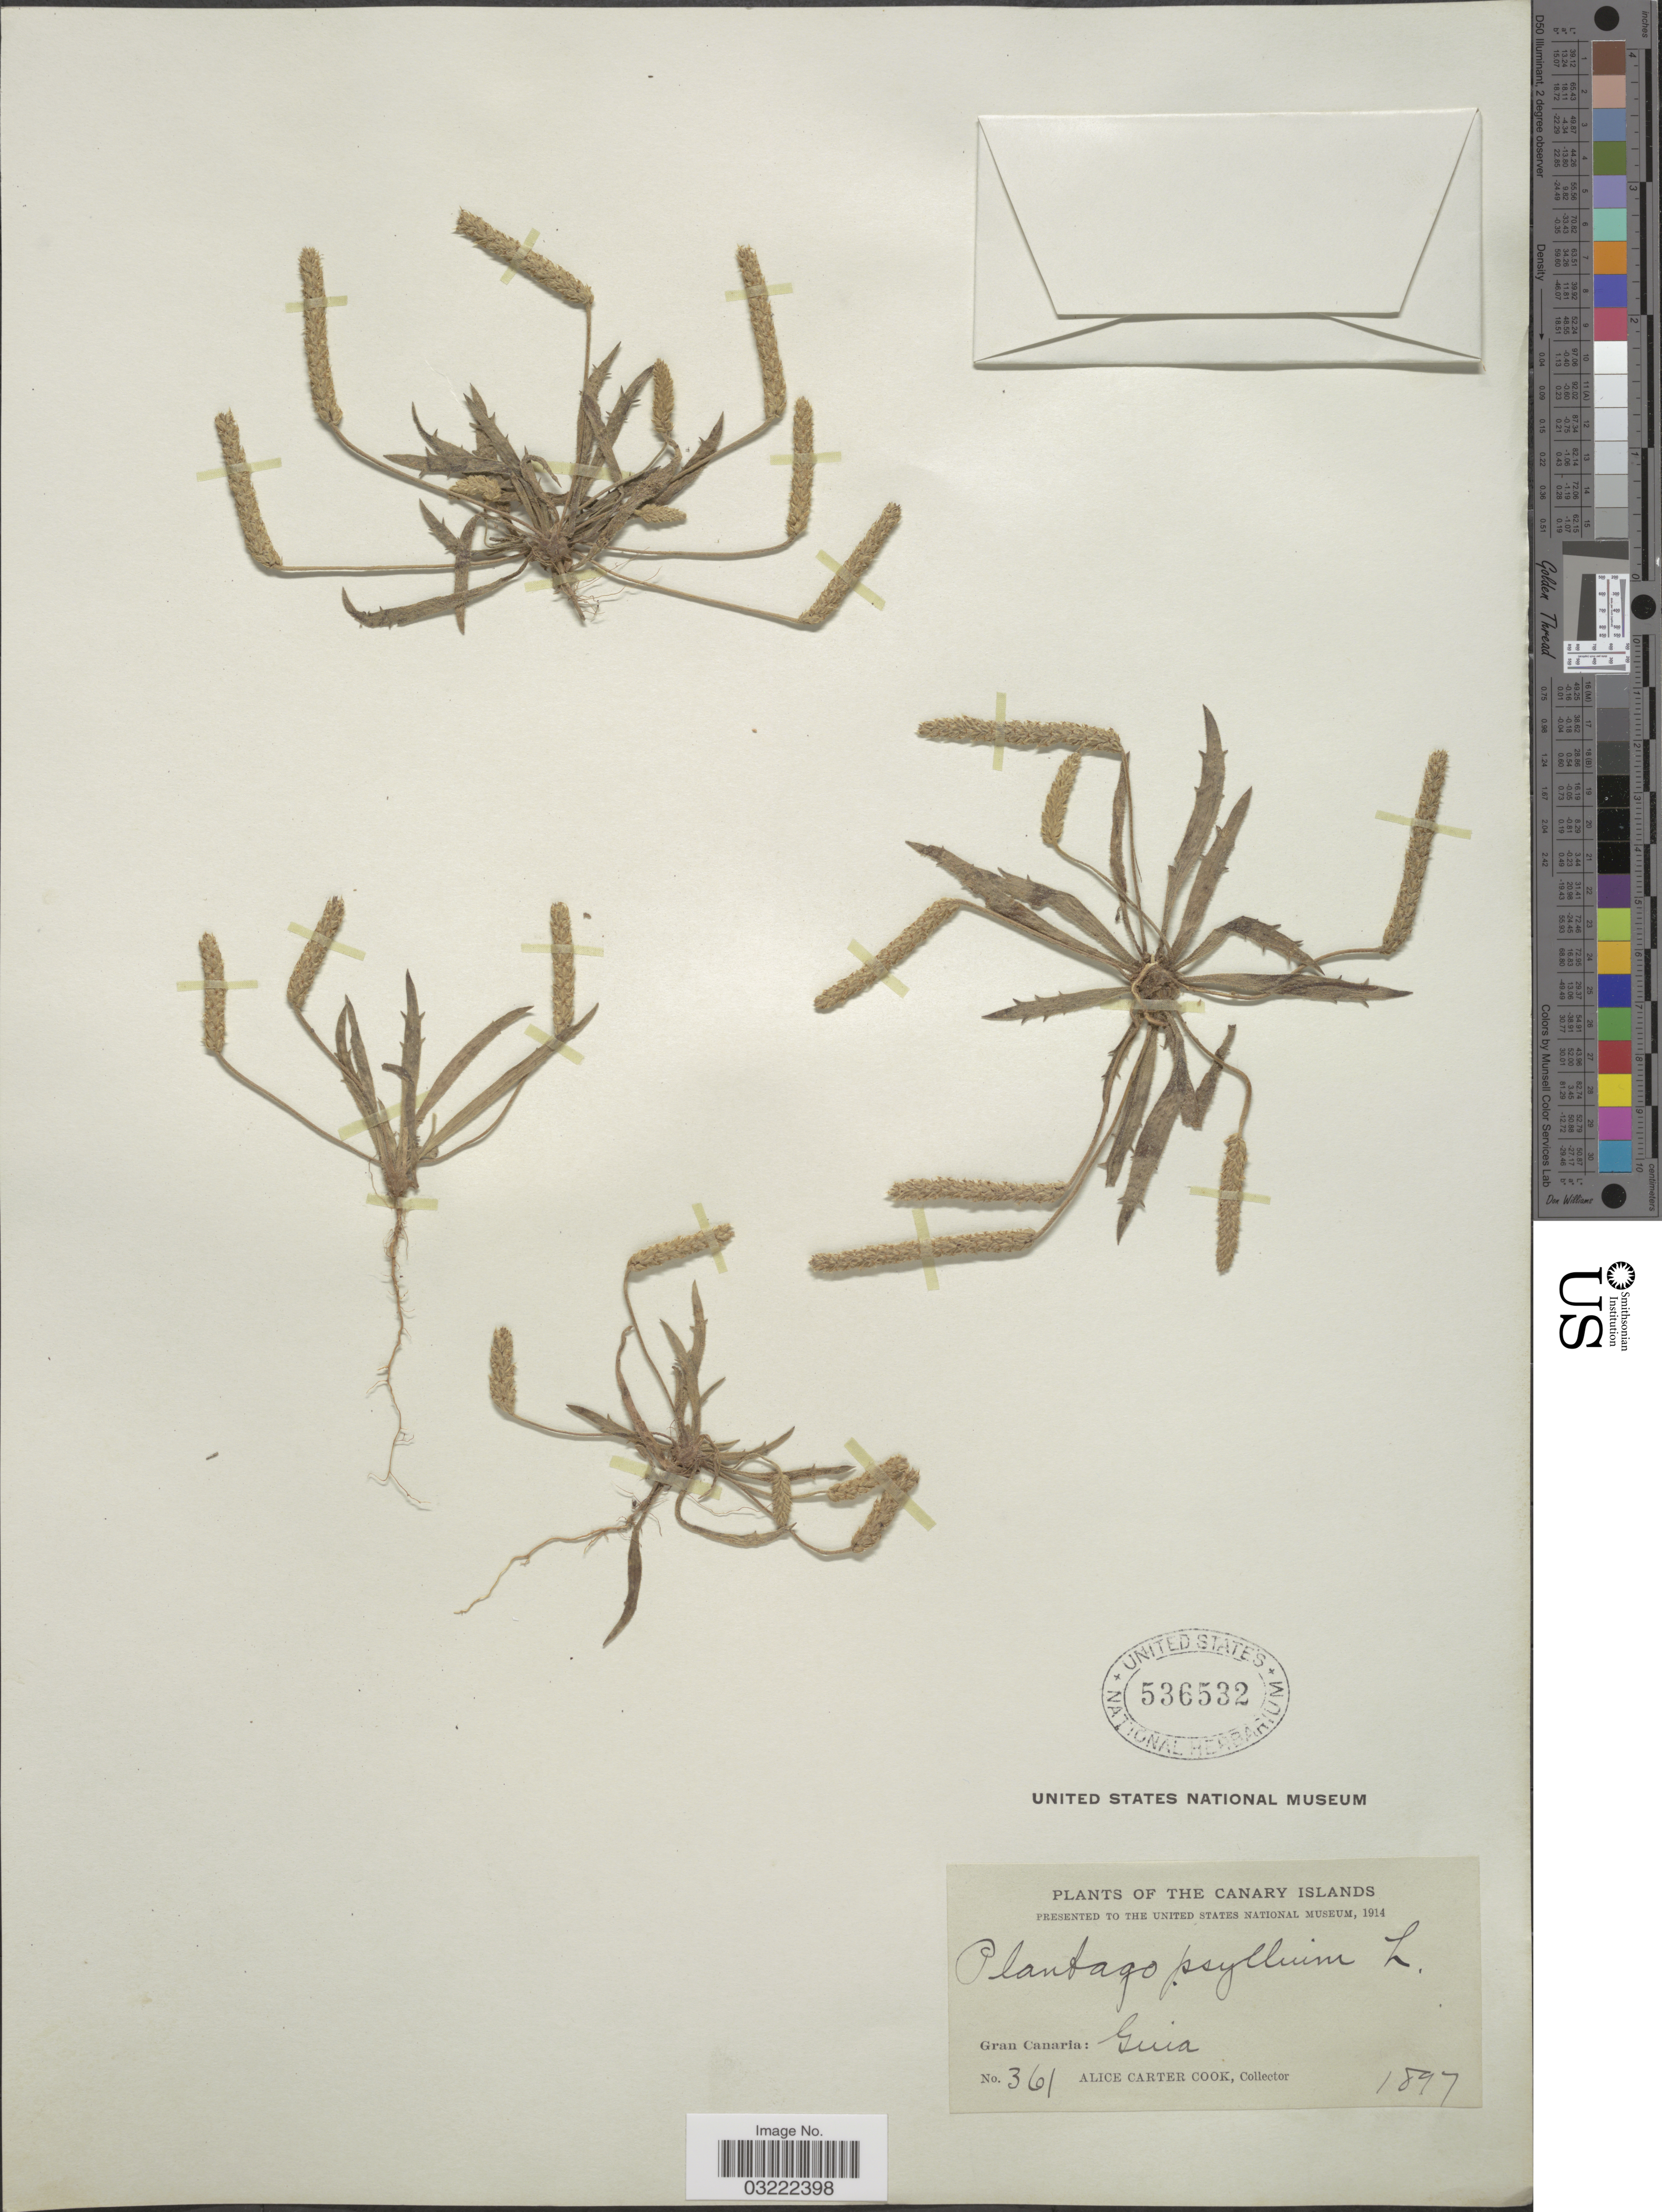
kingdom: Plantae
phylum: Tracheophyta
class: Magnoliopsida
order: Lamiales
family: Plantaginaceae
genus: Plantago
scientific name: Plantago coronopus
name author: L.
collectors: Alice C. Cook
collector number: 361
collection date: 1897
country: Spain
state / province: Canarias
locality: The Canary Islands, Grand Canaria: Guia.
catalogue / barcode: US 536532